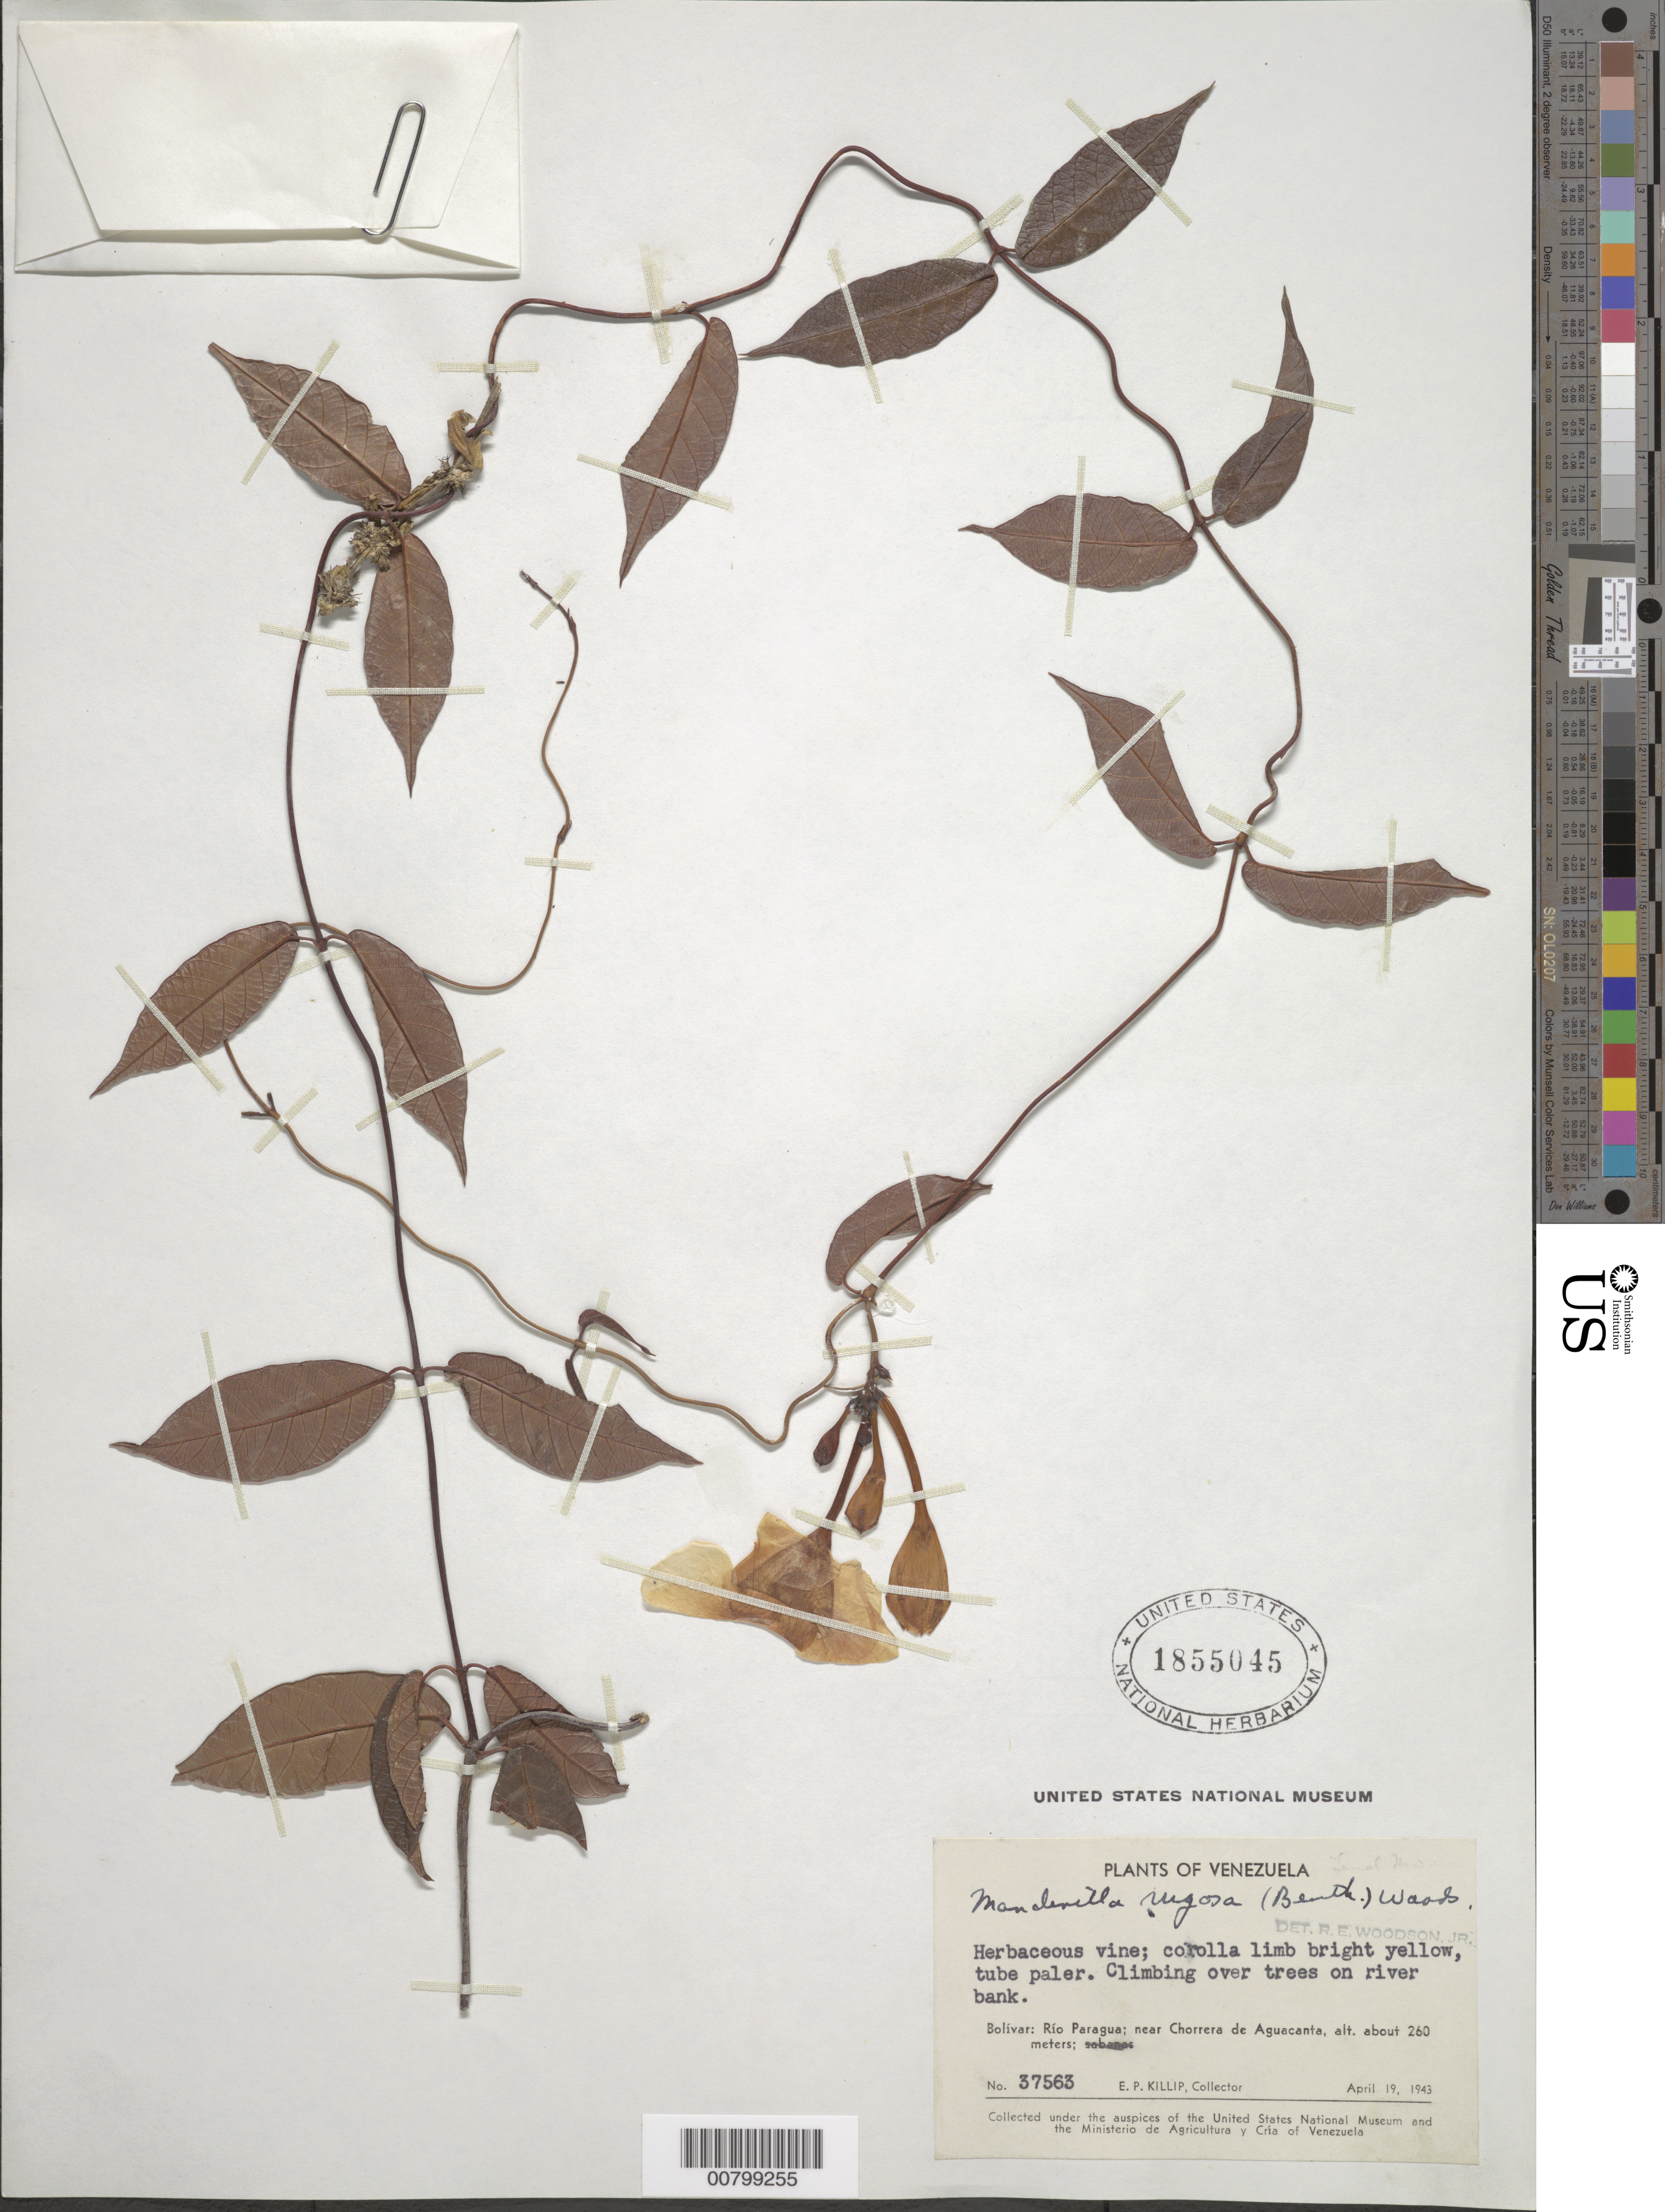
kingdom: Plantae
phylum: Tracheophyta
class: Magnoliopsida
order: Gentianales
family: Apocynaceae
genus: Mandevilla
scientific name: Mandevilla rugosa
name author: (Benth.) Woodson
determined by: Woodson, R. E., Jr.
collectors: E. P. Killip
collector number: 37563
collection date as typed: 19-Apr-43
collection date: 1943-04-19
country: Venezuela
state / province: Bolívar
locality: Río Paragua, near Chorrera de Aguacanta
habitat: On trees on river bank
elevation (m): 260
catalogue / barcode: US 1855045